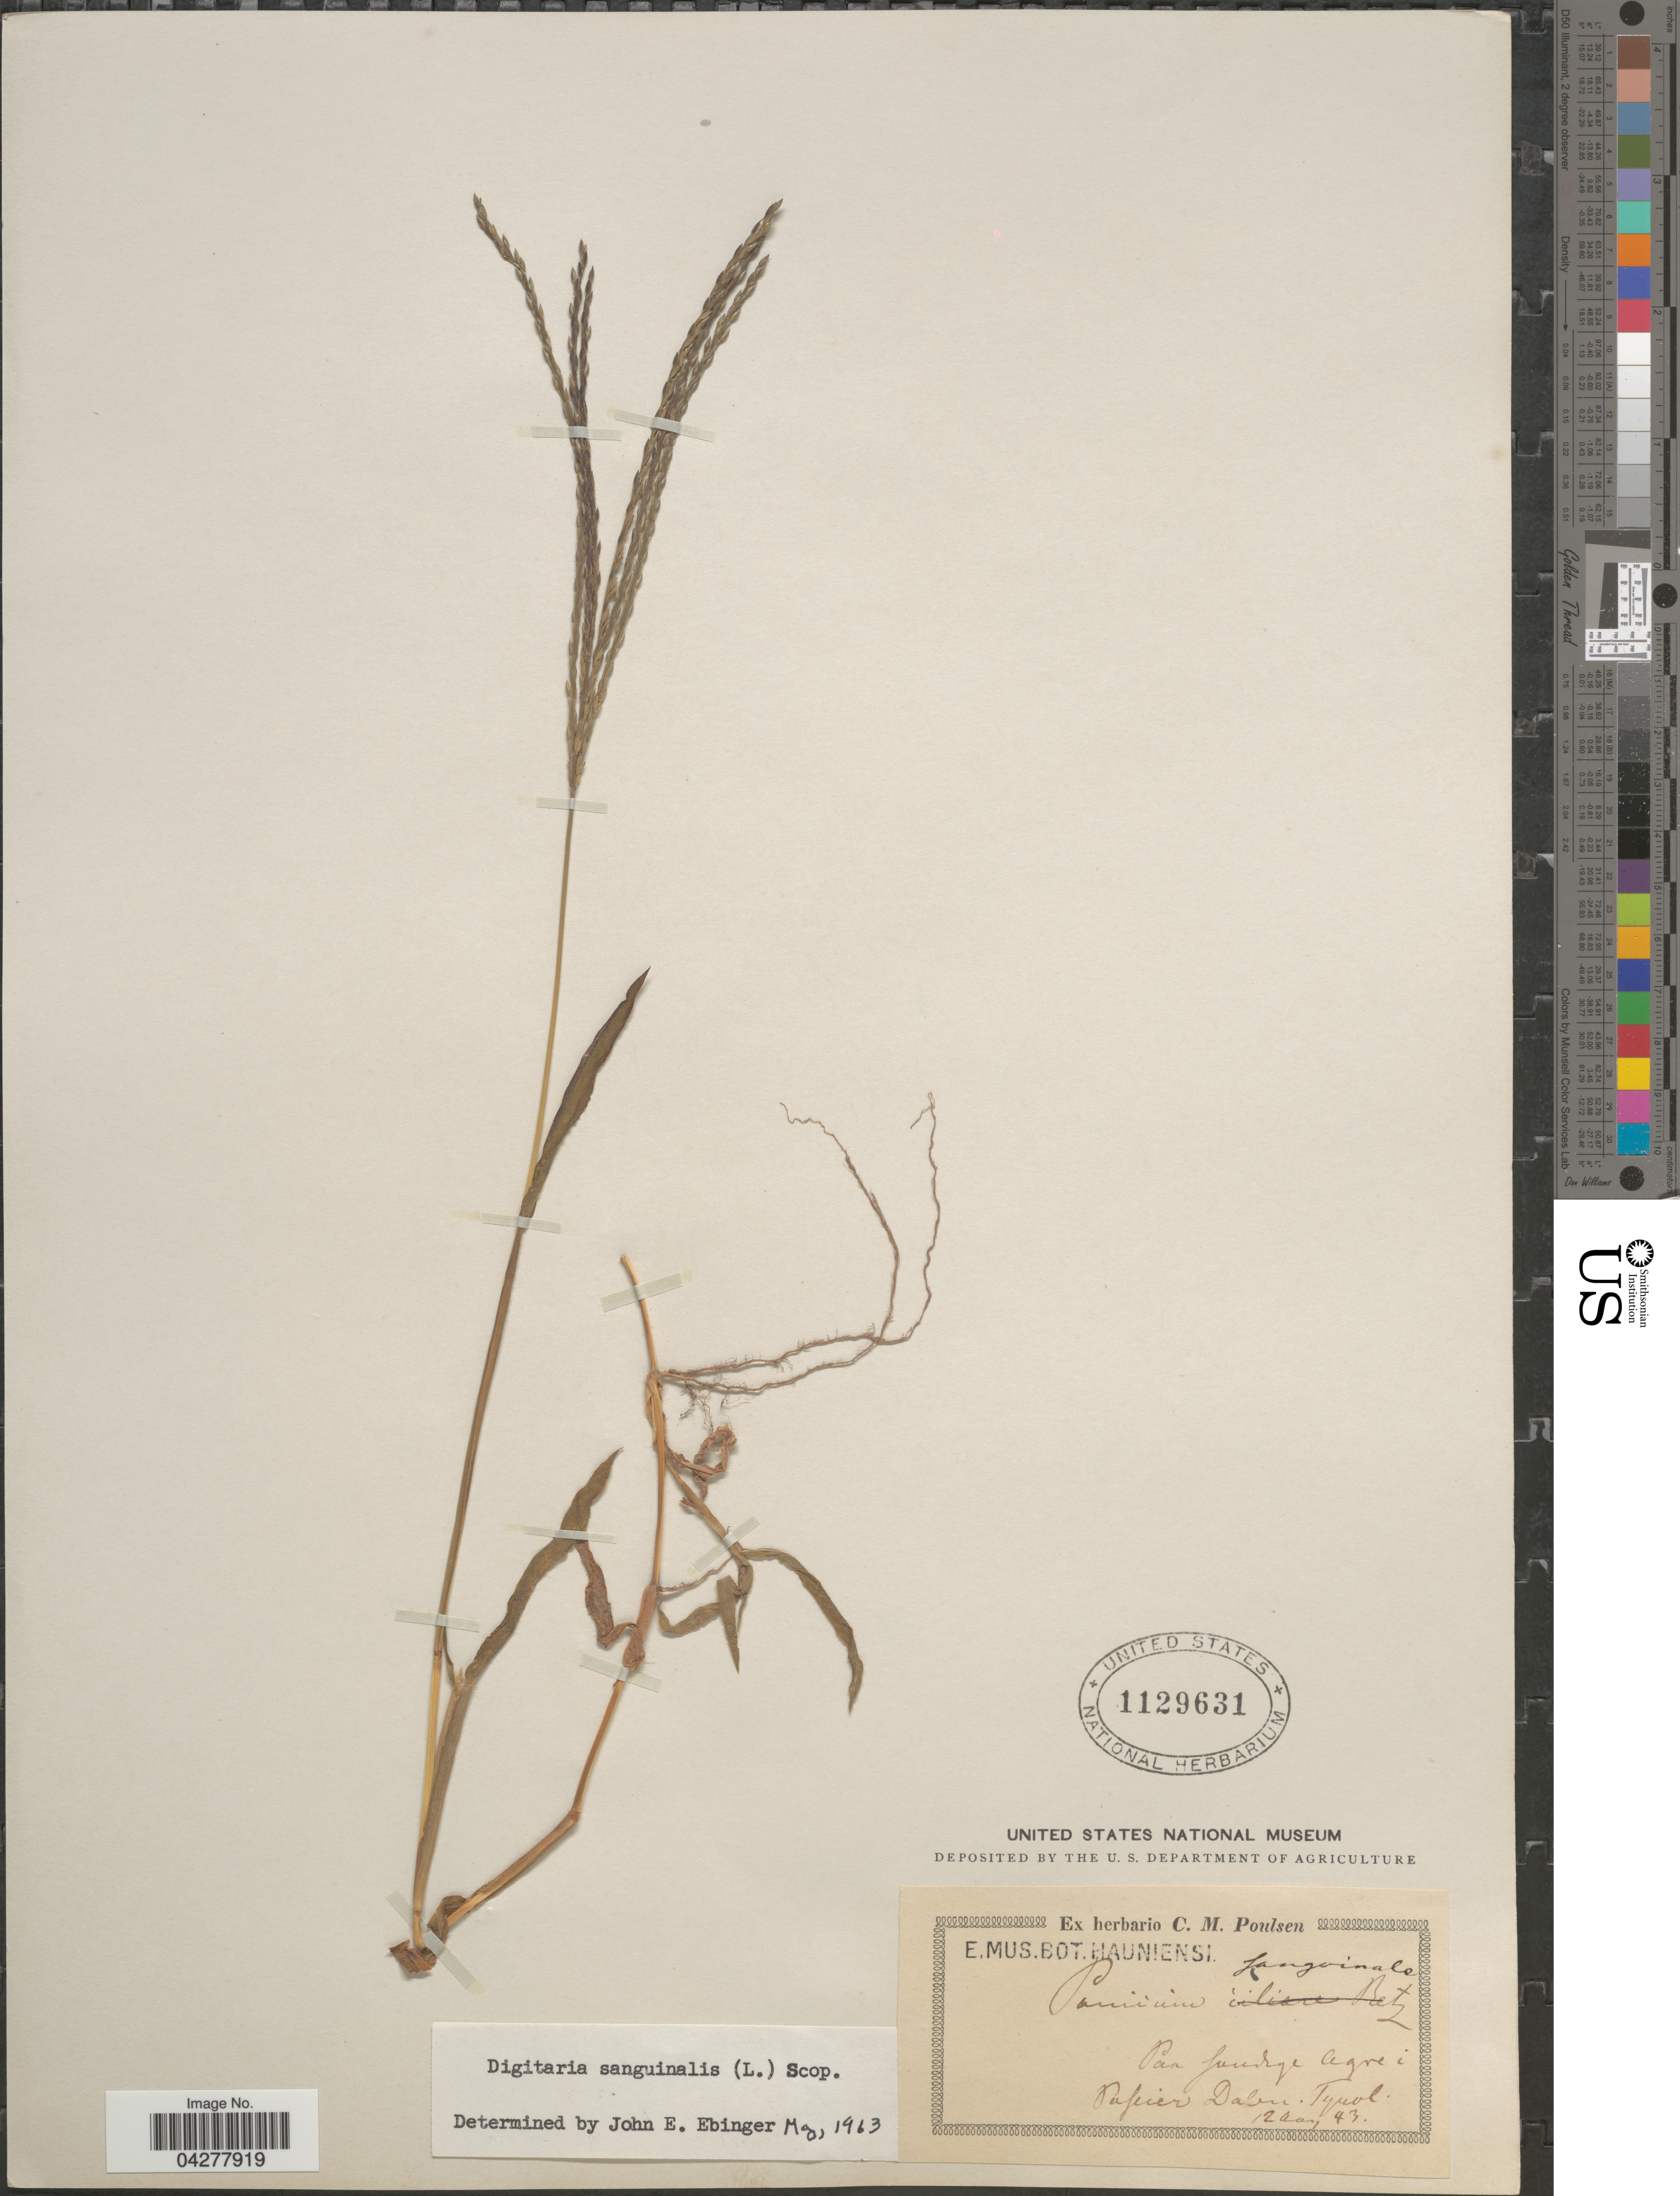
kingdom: Plantae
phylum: Tracheophyta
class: Liliopsida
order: Poales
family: Poaceae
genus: Digitaria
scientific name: Digitaria sanguinalis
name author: (L.) Scop.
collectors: ex herb. C. M. Poulsen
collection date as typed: Transcribed d/m/y: 12/8/43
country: Austria / Italy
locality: Par Judge Agrei. Passier Dalen, Tyrol.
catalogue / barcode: US 1129631